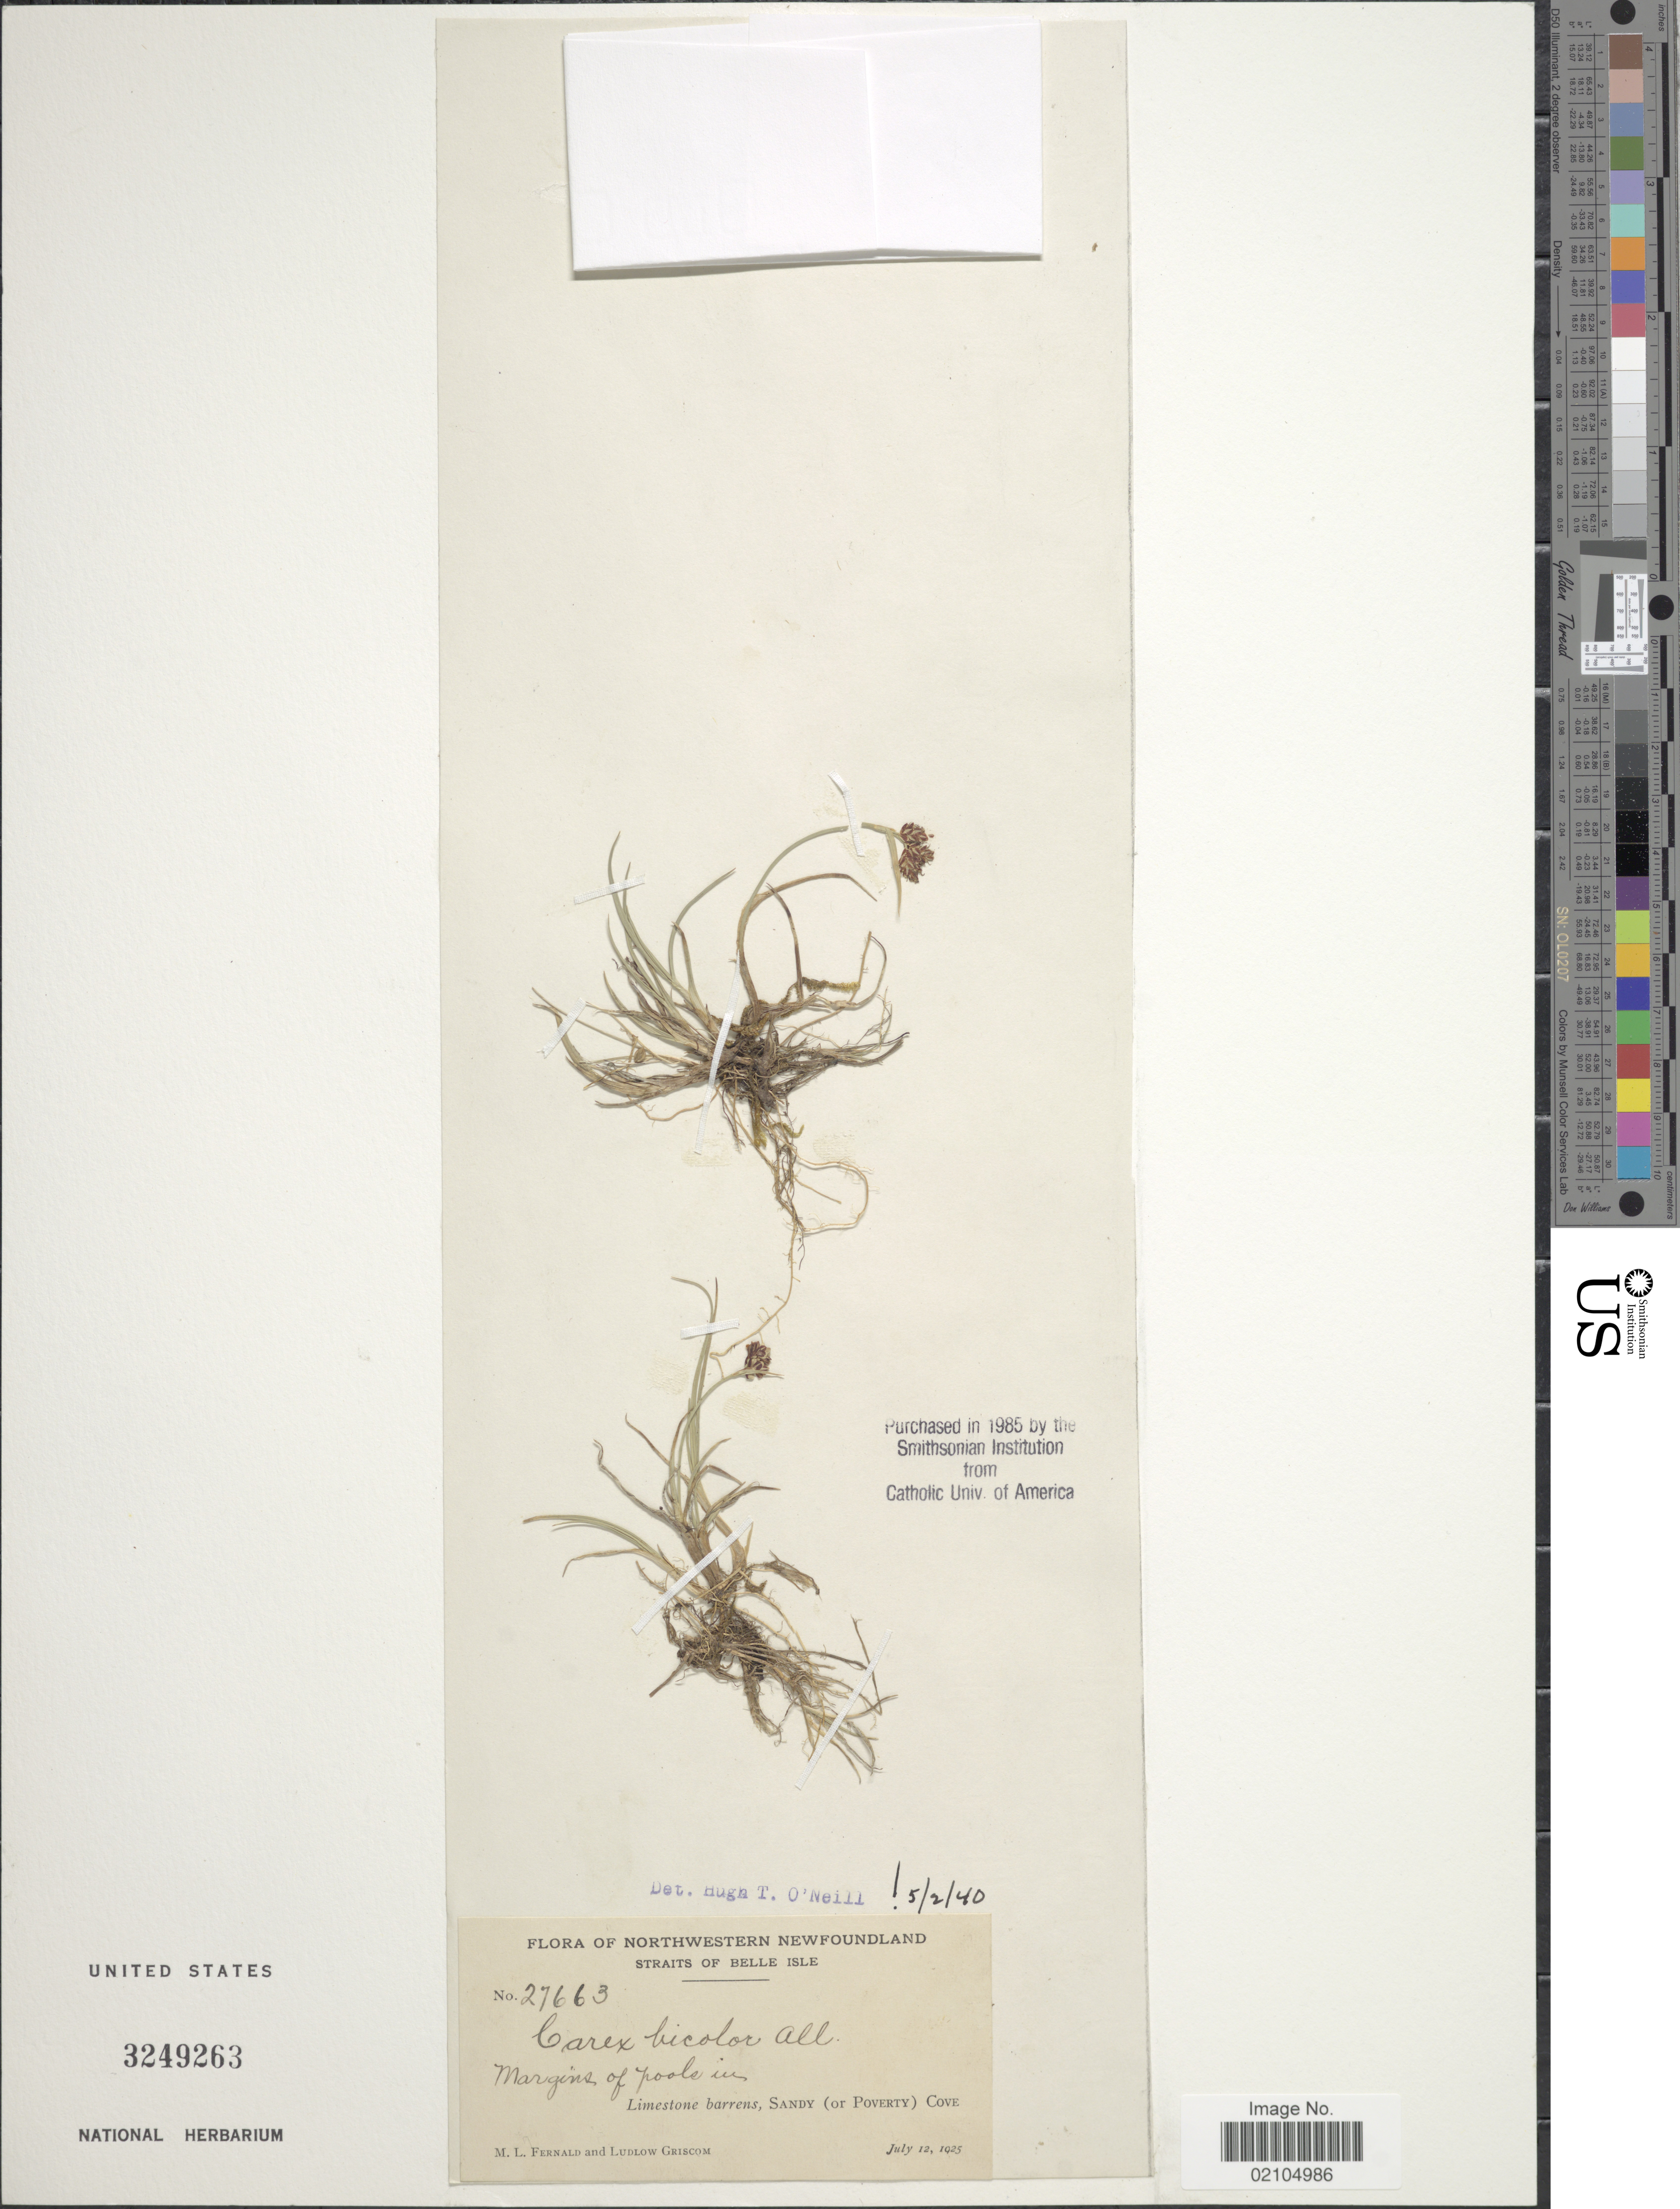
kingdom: Plantae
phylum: Tracheophyta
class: Liliopsida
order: Poales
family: Cyperaceae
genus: Carex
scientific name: Carex bicolor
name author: Bellardi ex All.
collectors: M. L. Fernald & L. Griscom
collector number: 27663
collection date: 1925-07-12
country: Canada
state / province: Newfoundland and Labrador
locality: Northwestern Newfoundland. Straits of Belle Isle. Margins of pools in Limestone barrens, Sandy (or Poverty) Cove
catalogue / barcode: US 3249263